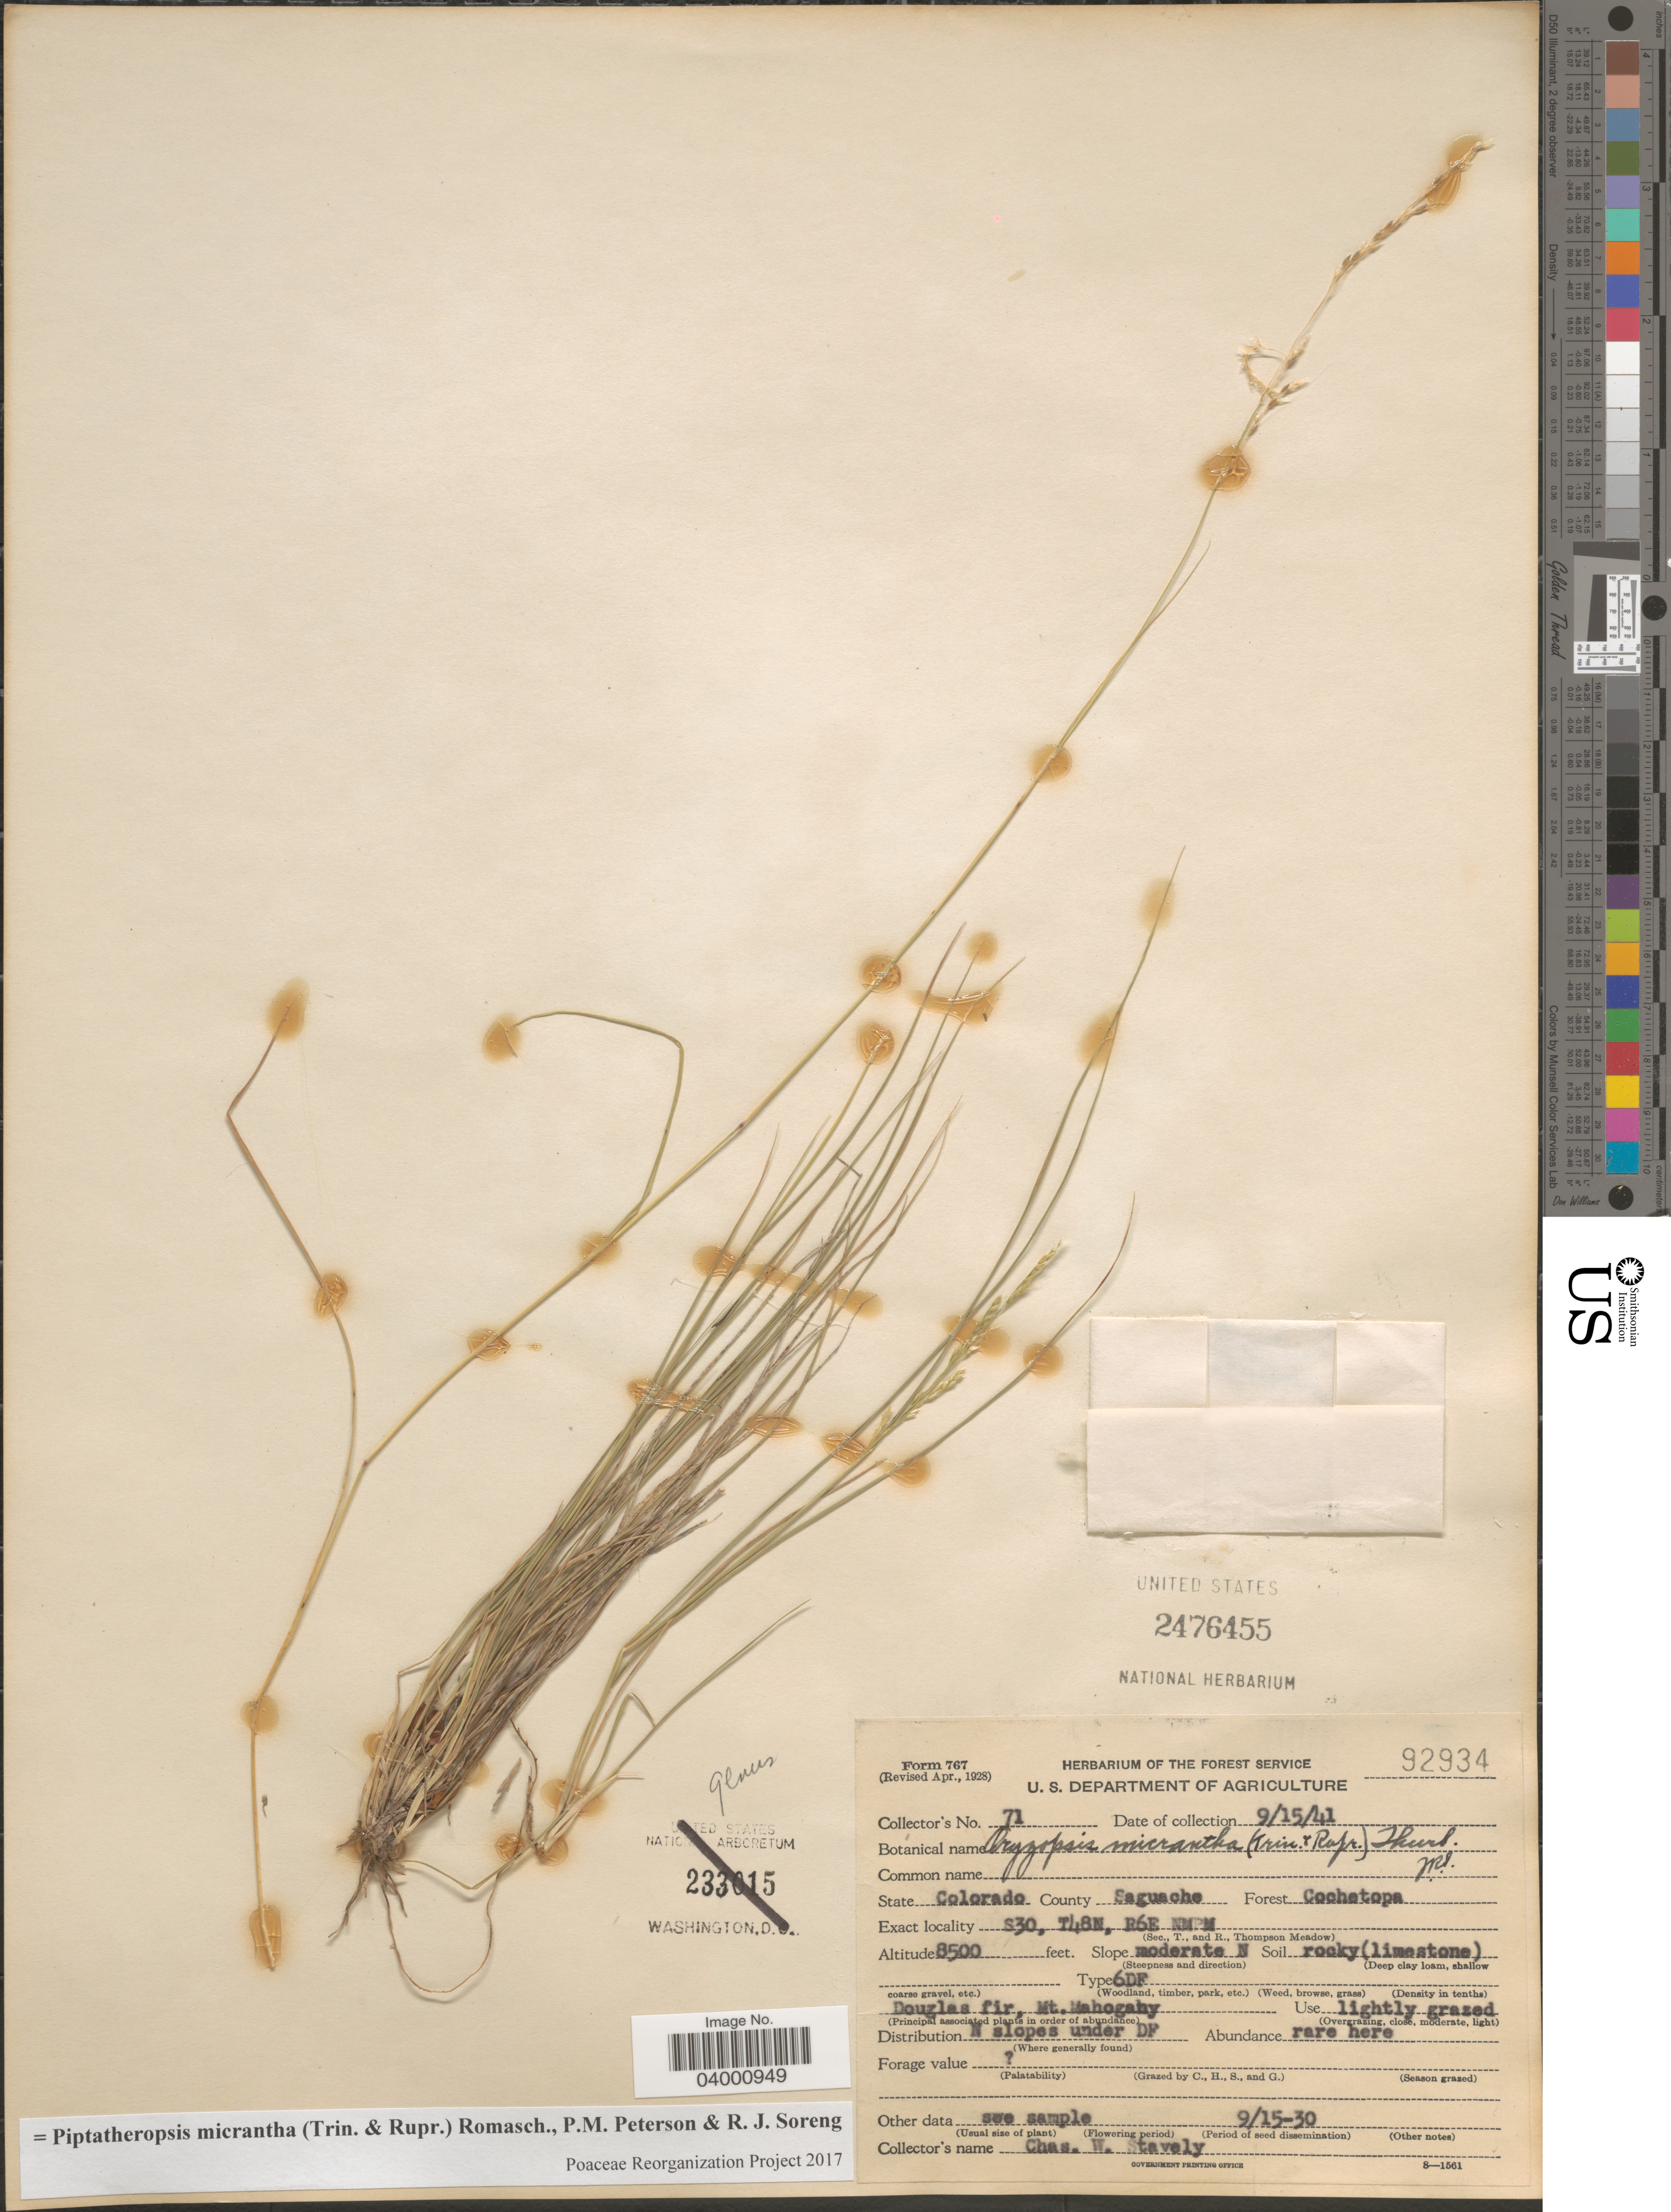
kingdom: Plantae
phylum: Tracheophyta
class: Liliopsida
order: Poales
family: Poaceae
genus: Piptatheropsis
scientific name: Piptatheropsis micrantha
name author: (Trin. & Rupr.) Romasch.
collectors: C. Stavely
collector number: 71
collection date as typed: Transcribed d/m/y: 15/9/41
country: United States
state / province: Colorado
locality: County Saguache. Forest Cochetopa. S30, T48N, R6E NM M.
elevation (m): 2591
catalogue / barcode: US 2476455